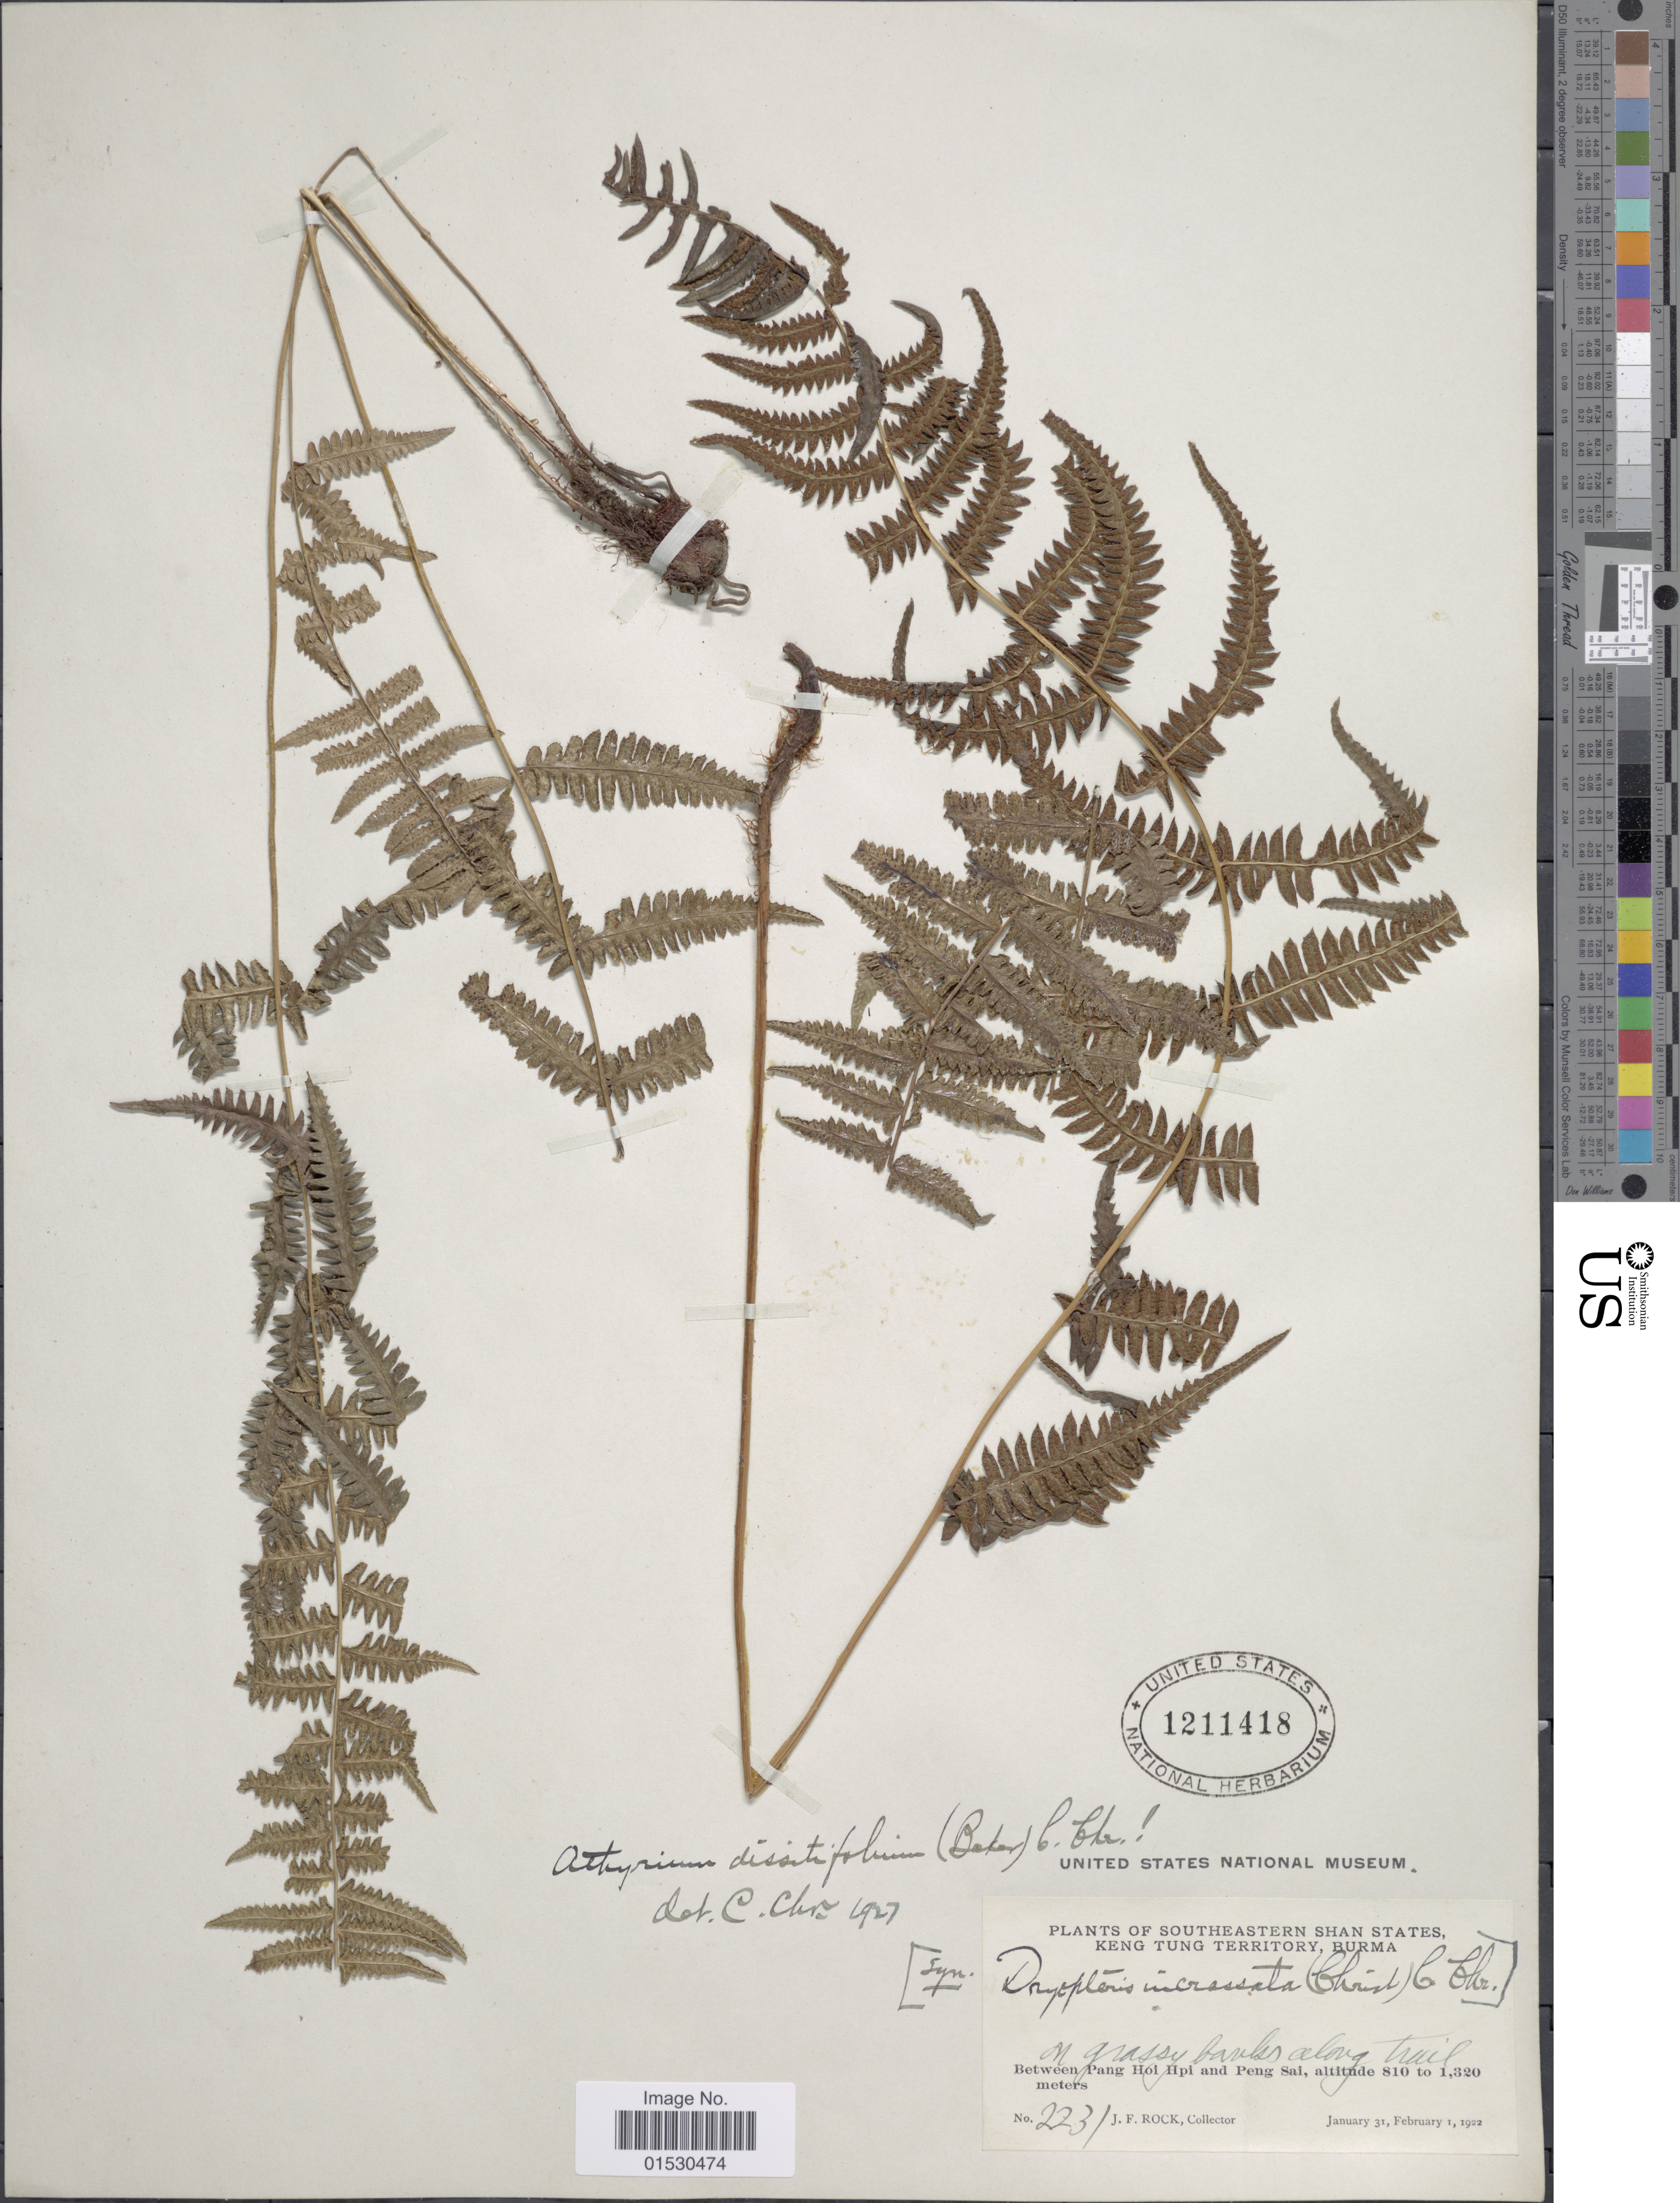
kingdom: Plantae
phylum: Tracheophyta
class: Polypodiopsida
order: Polypodiales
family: Athyriaceae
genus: Athyrium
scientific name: Athyrium dissitifolium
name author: (Baker) C. Chr.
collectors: J. Rock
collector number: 2231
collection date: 1922-01-31/1922-02-01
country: Myanmar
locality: Southeastern Shan States, Keng Tung Territory, Burma, Between Pang Hoi Hpi and Peng Sai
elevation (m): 810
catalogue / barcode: US 1211418